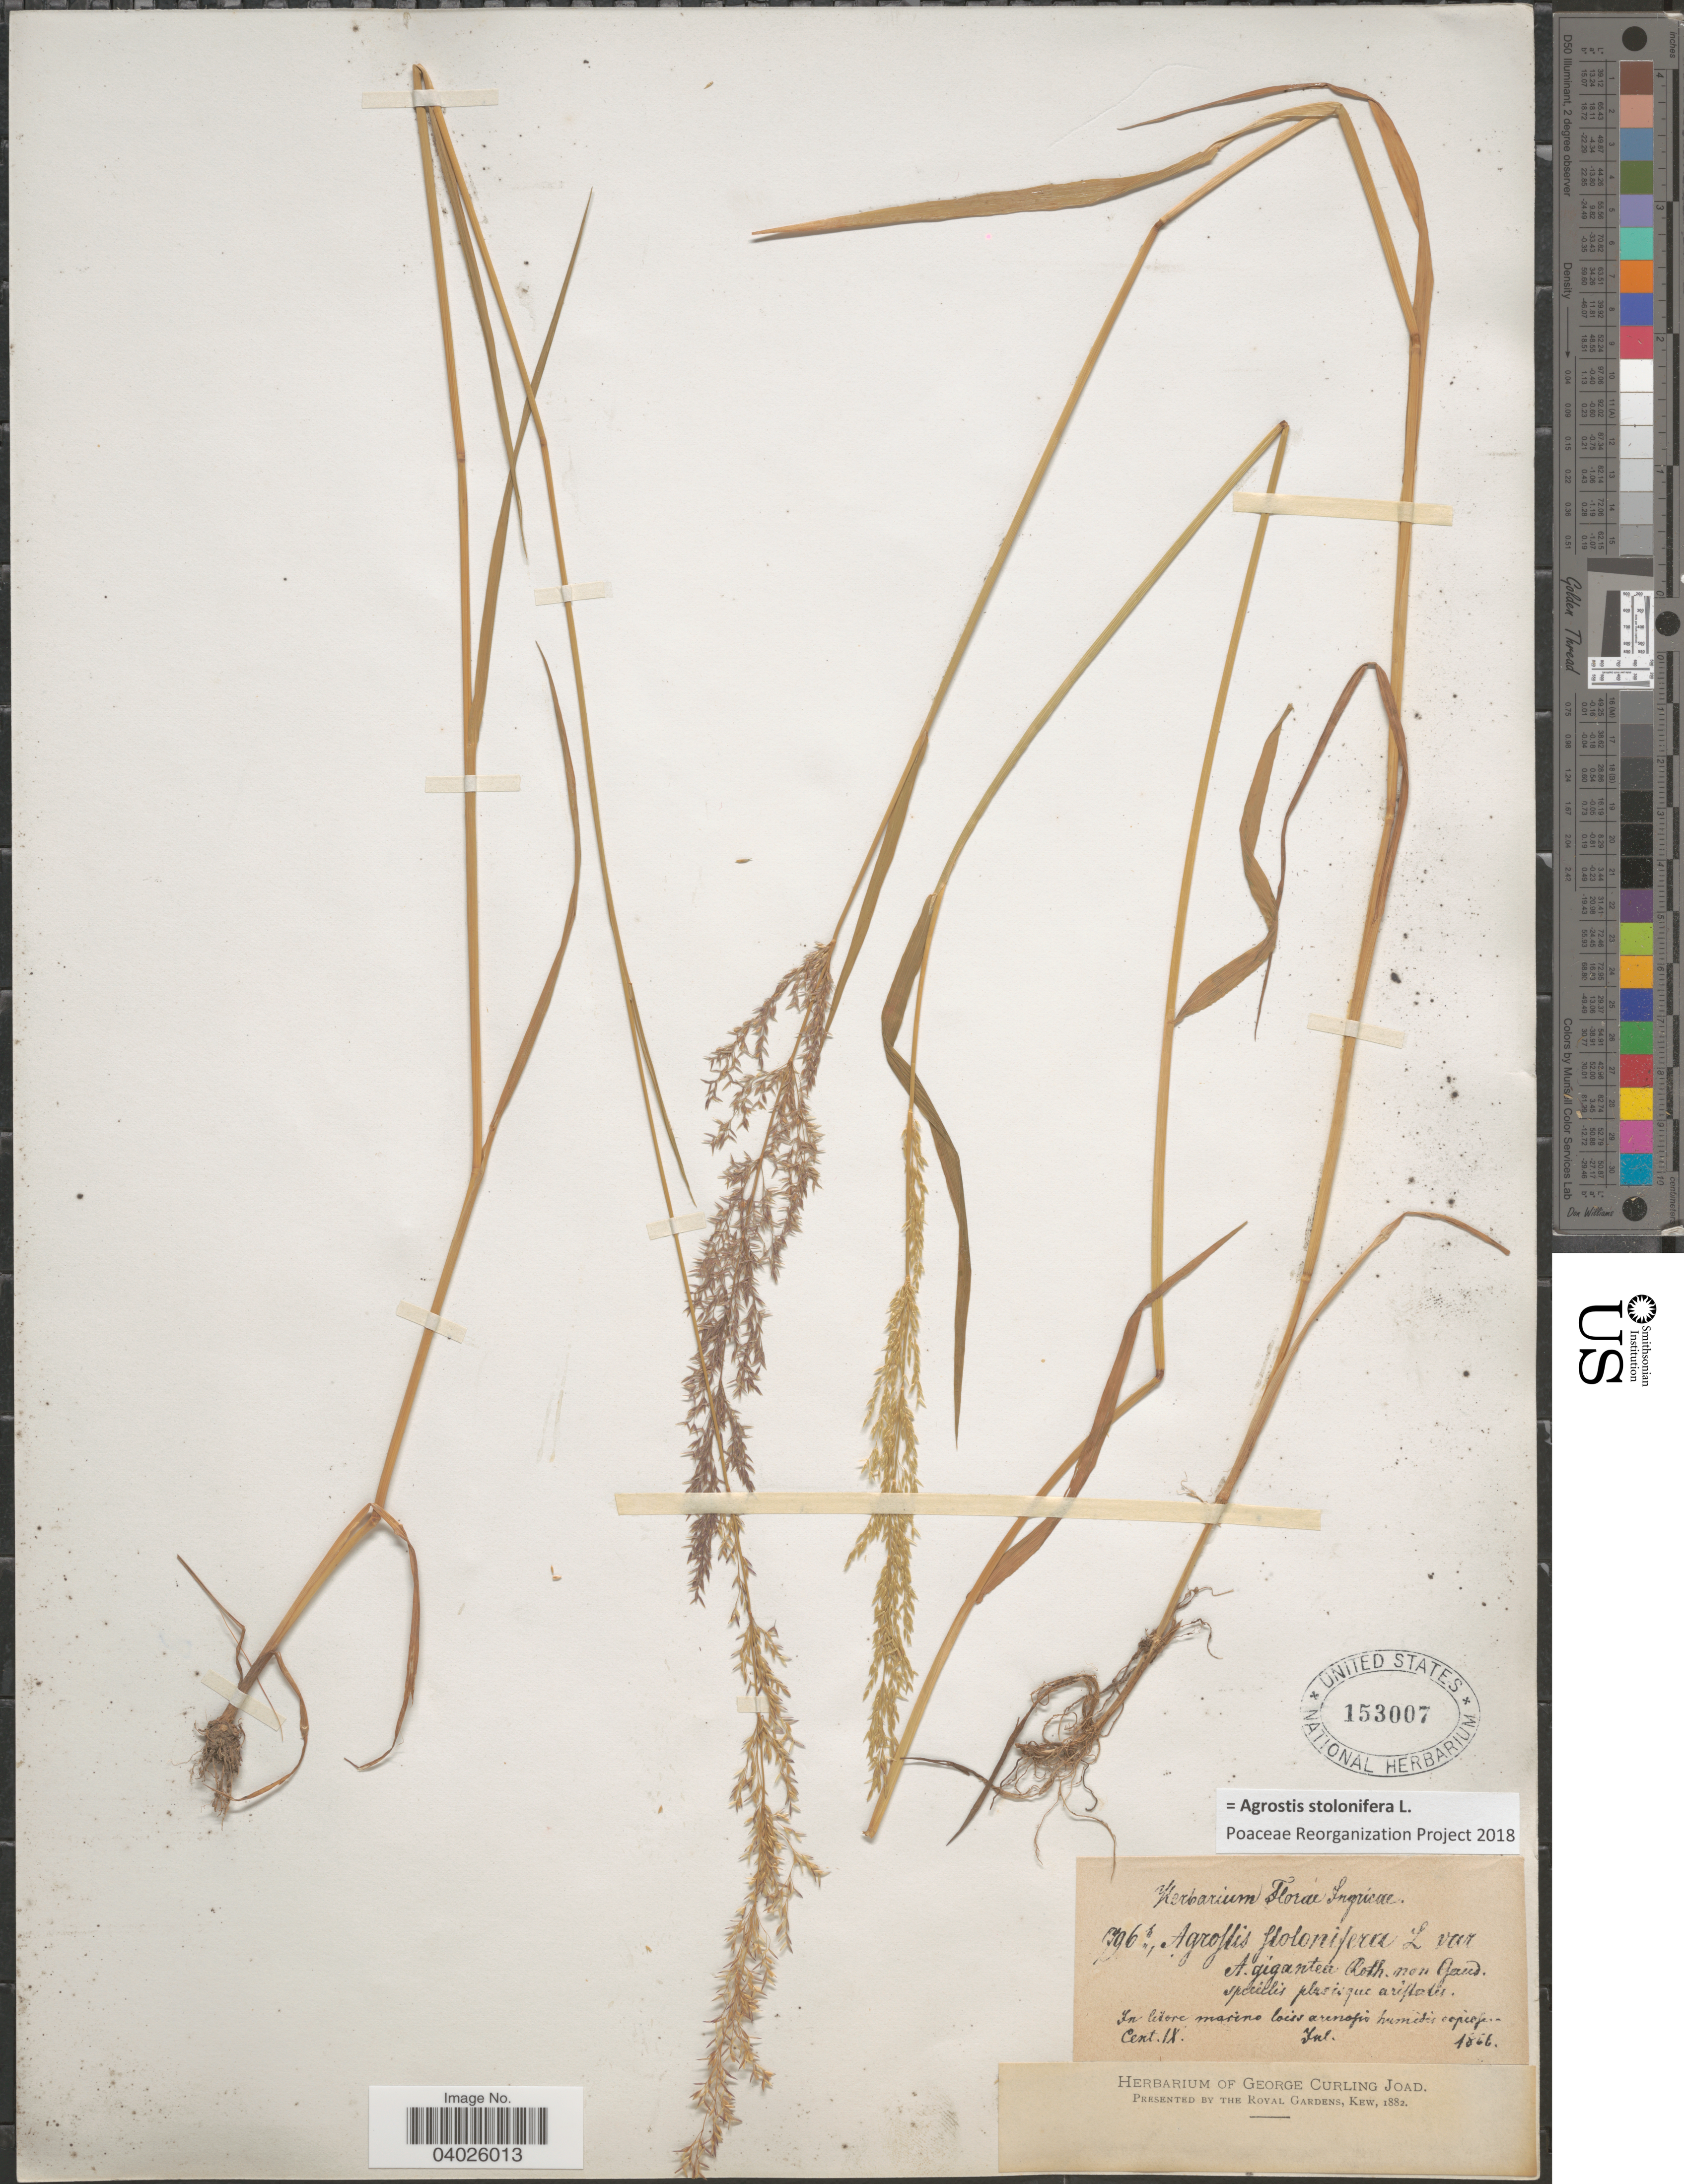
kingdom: Plantae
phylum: Tracheophyta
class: Liliopsida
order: Poales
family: Poaceae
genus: Agrostis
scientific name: Agrostis stolonifera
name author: L.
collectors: ex herb. Florae Ingricae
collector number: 796 b*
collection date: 1866-07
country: Ukraine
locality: In litore marino locis arenosis humidis [illegible text].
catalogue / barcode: US 153007